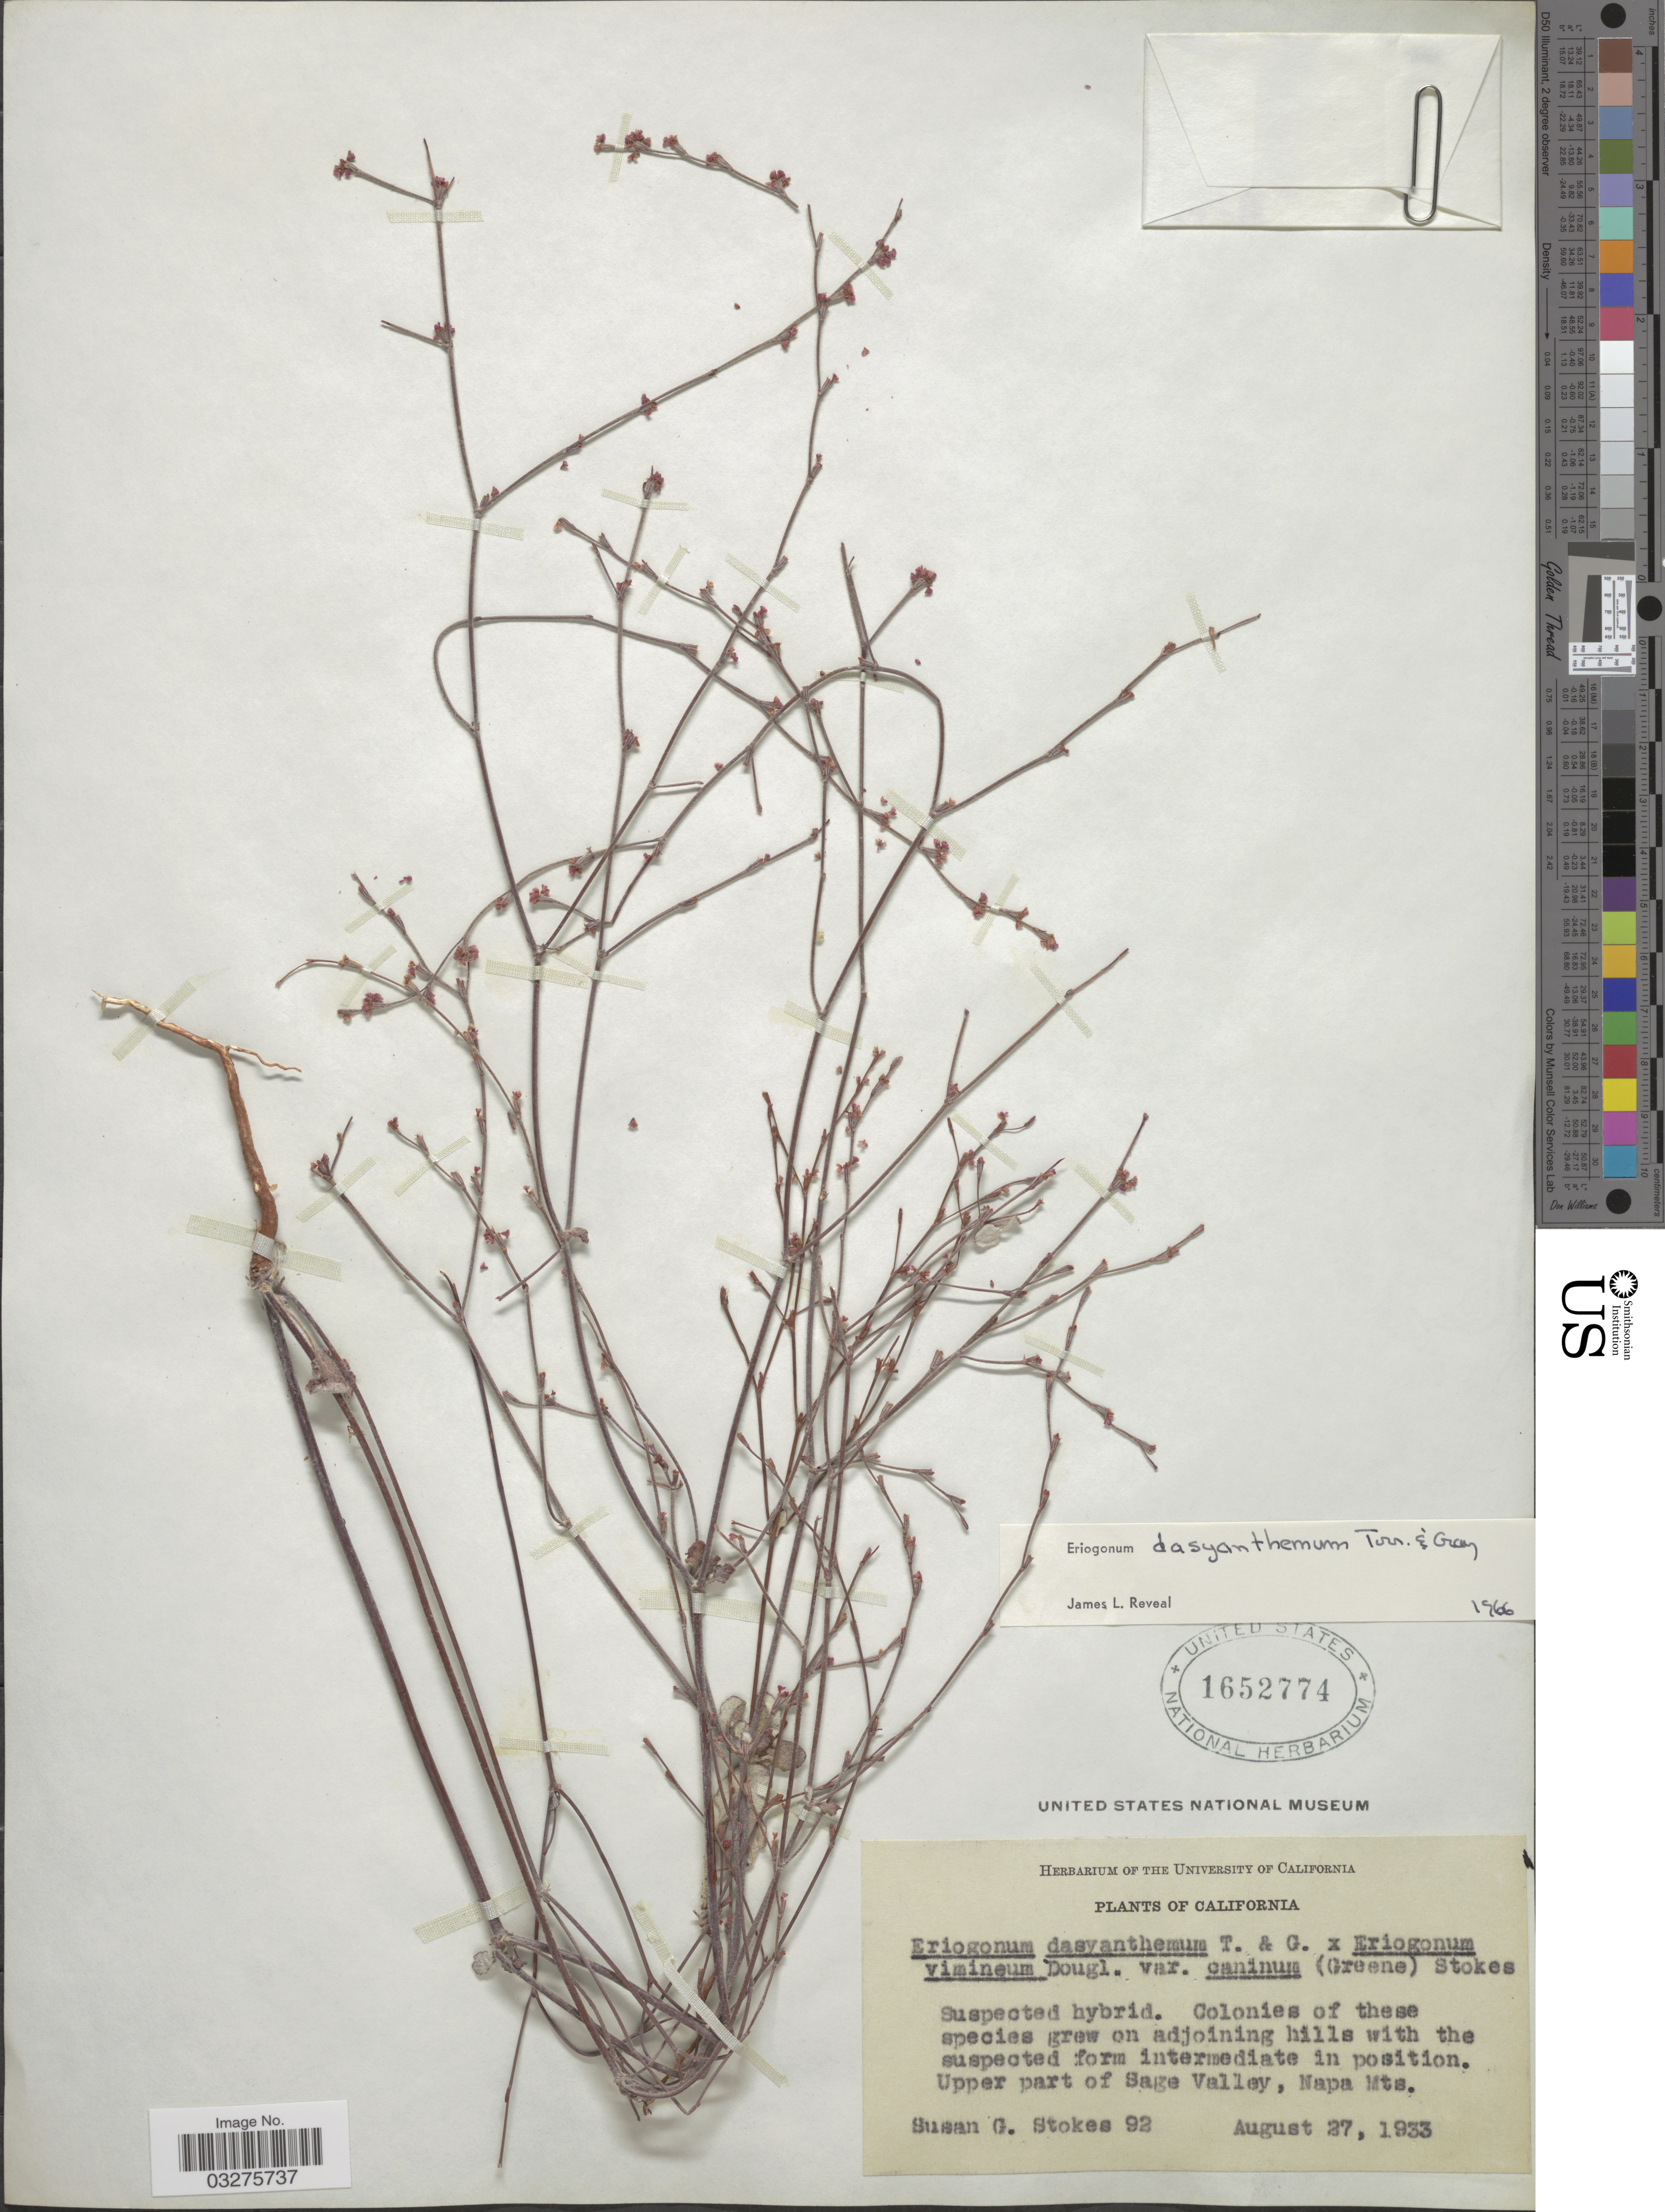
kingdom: Plantae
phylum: Tracheophyta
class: Magnoliopsida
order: Caryophyllales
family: Polygonaceae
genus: Eriogonum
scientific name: Eriogonum dasyanthemum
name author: Torr. & A. Gray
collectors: S. G. Stokes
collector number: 92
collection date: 1933-08-27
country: United States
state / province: California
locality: Upper part of Sage Valley, Napa Mts.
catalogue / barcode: US 1652774